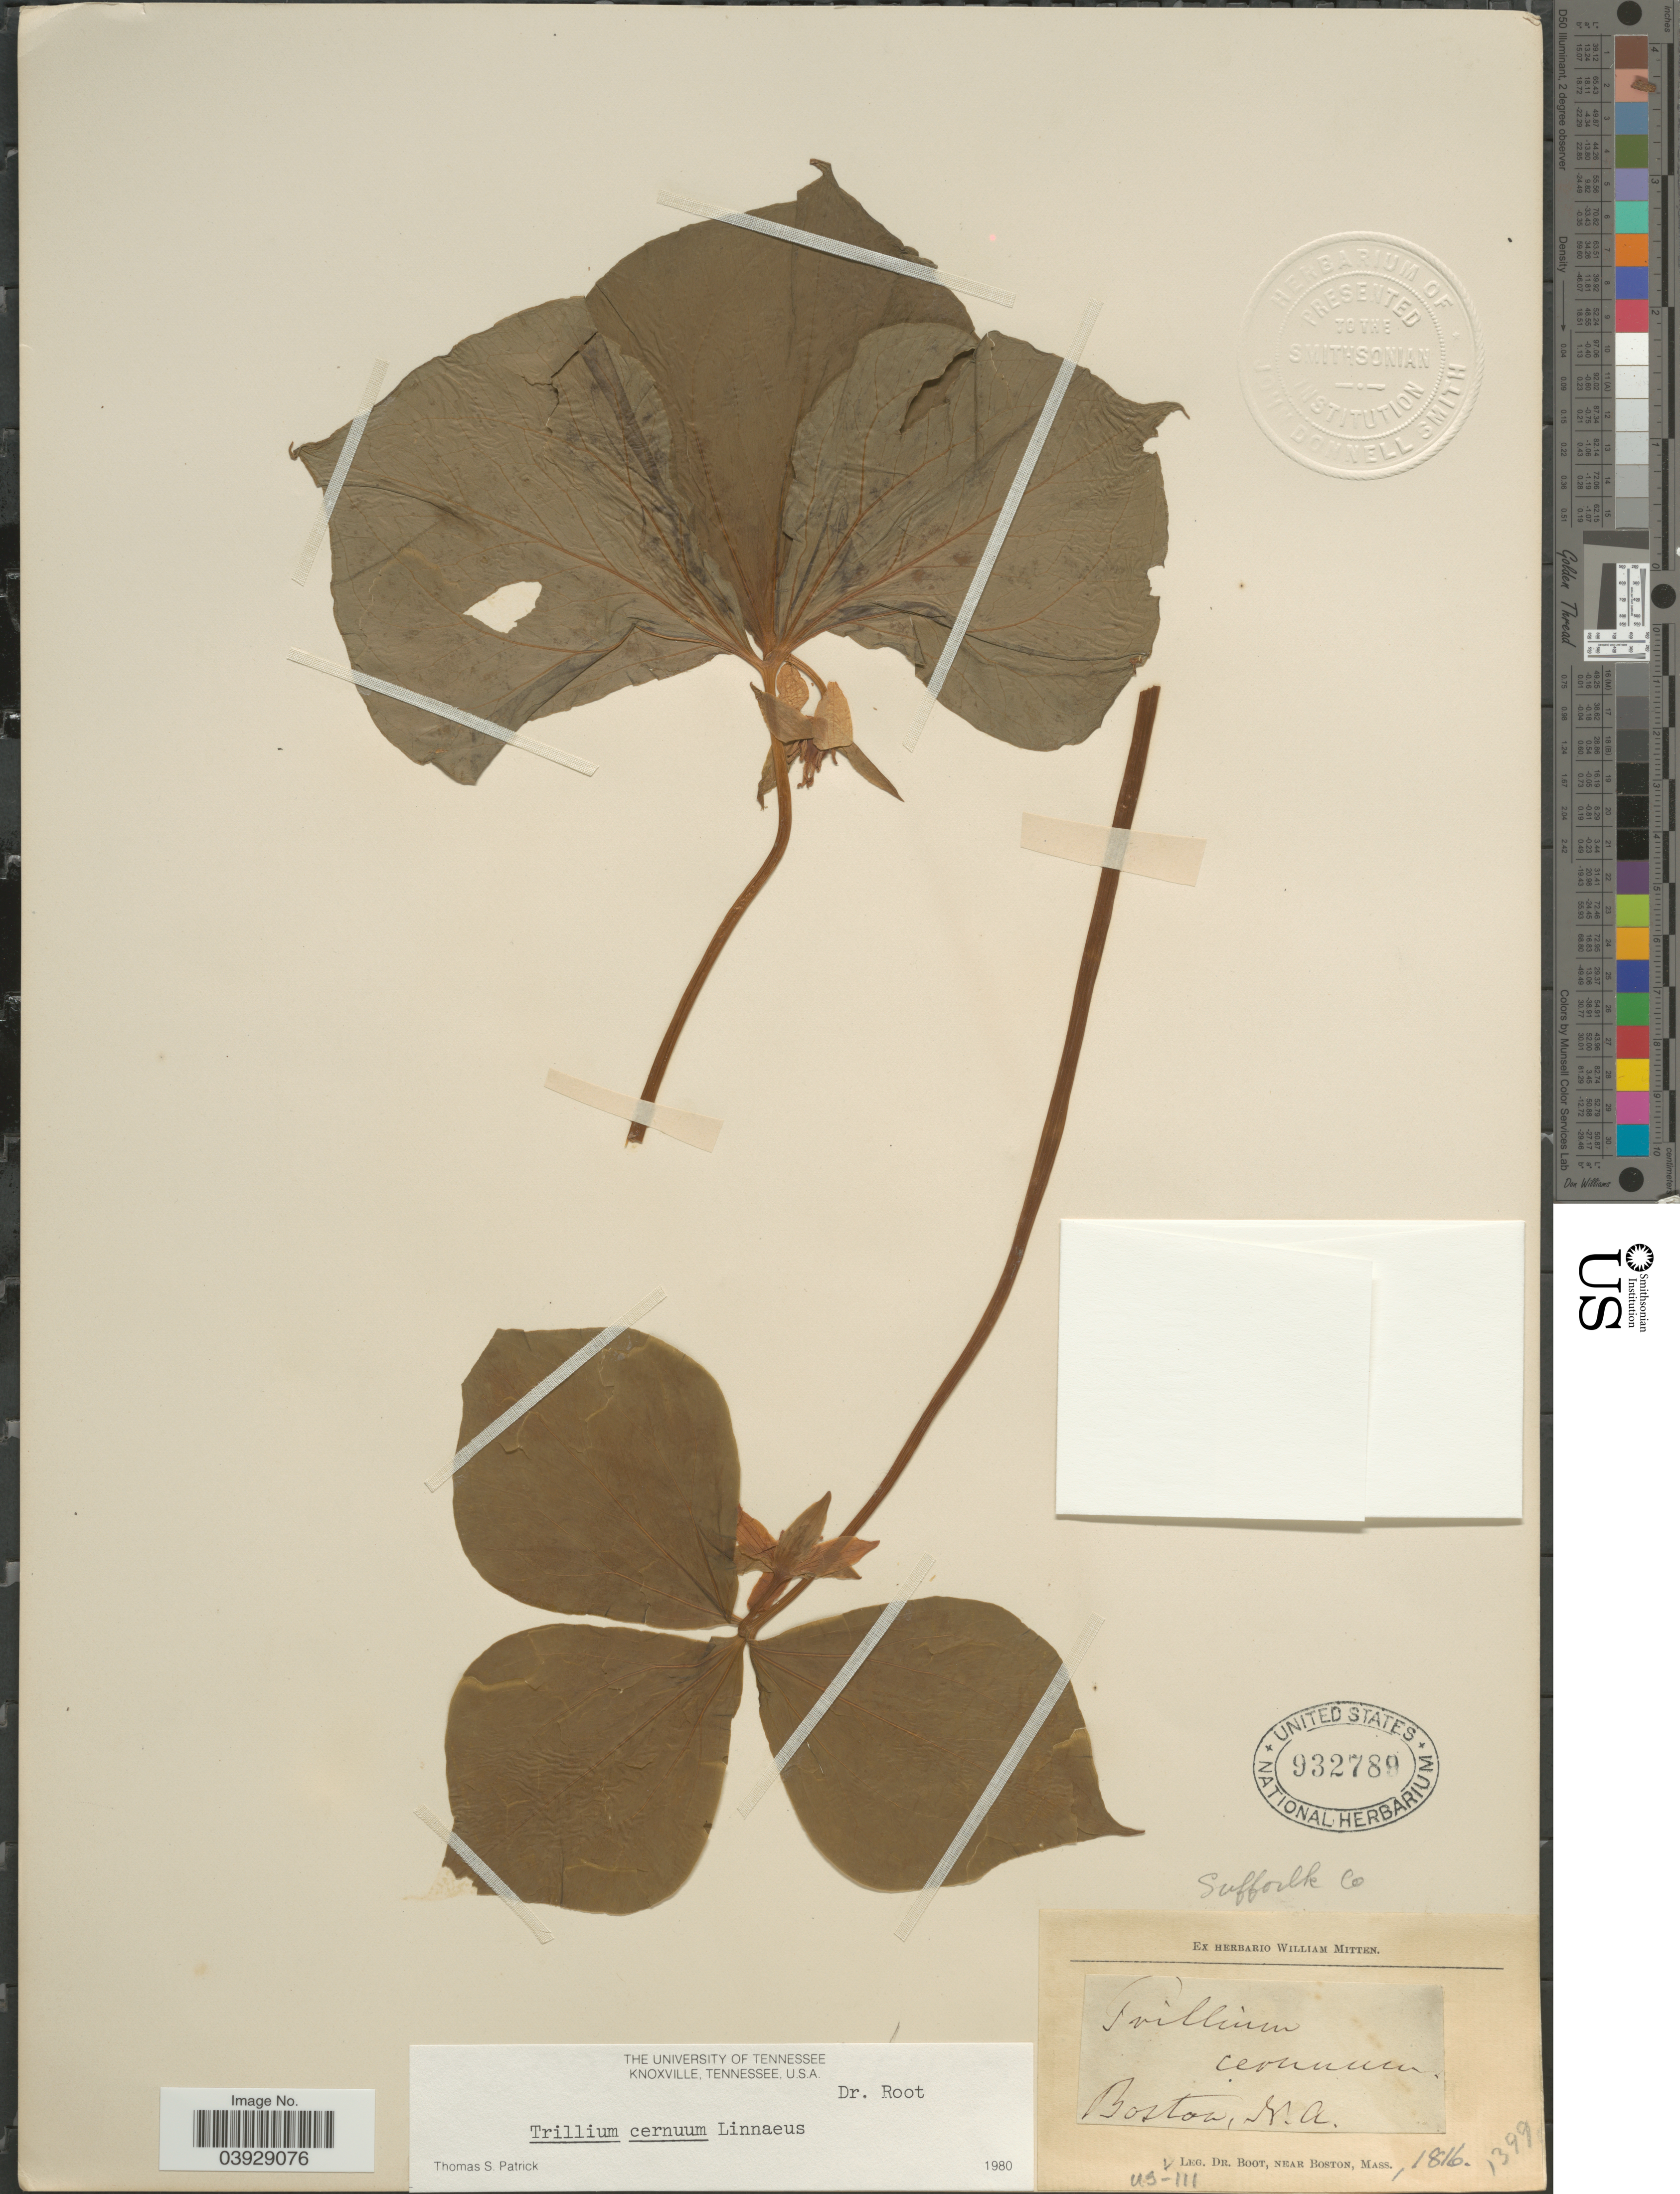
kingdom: Plantae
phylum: Tracheophyta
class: Liliopsida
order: Liliales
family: Melanthiaceae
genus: Trillium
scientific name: Trillium cernuum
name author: L.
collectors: Boot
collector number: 1399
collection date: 1816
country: United States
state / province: Massachusetts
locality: Near Boston. Suffolk Co.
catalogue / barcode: US 932789